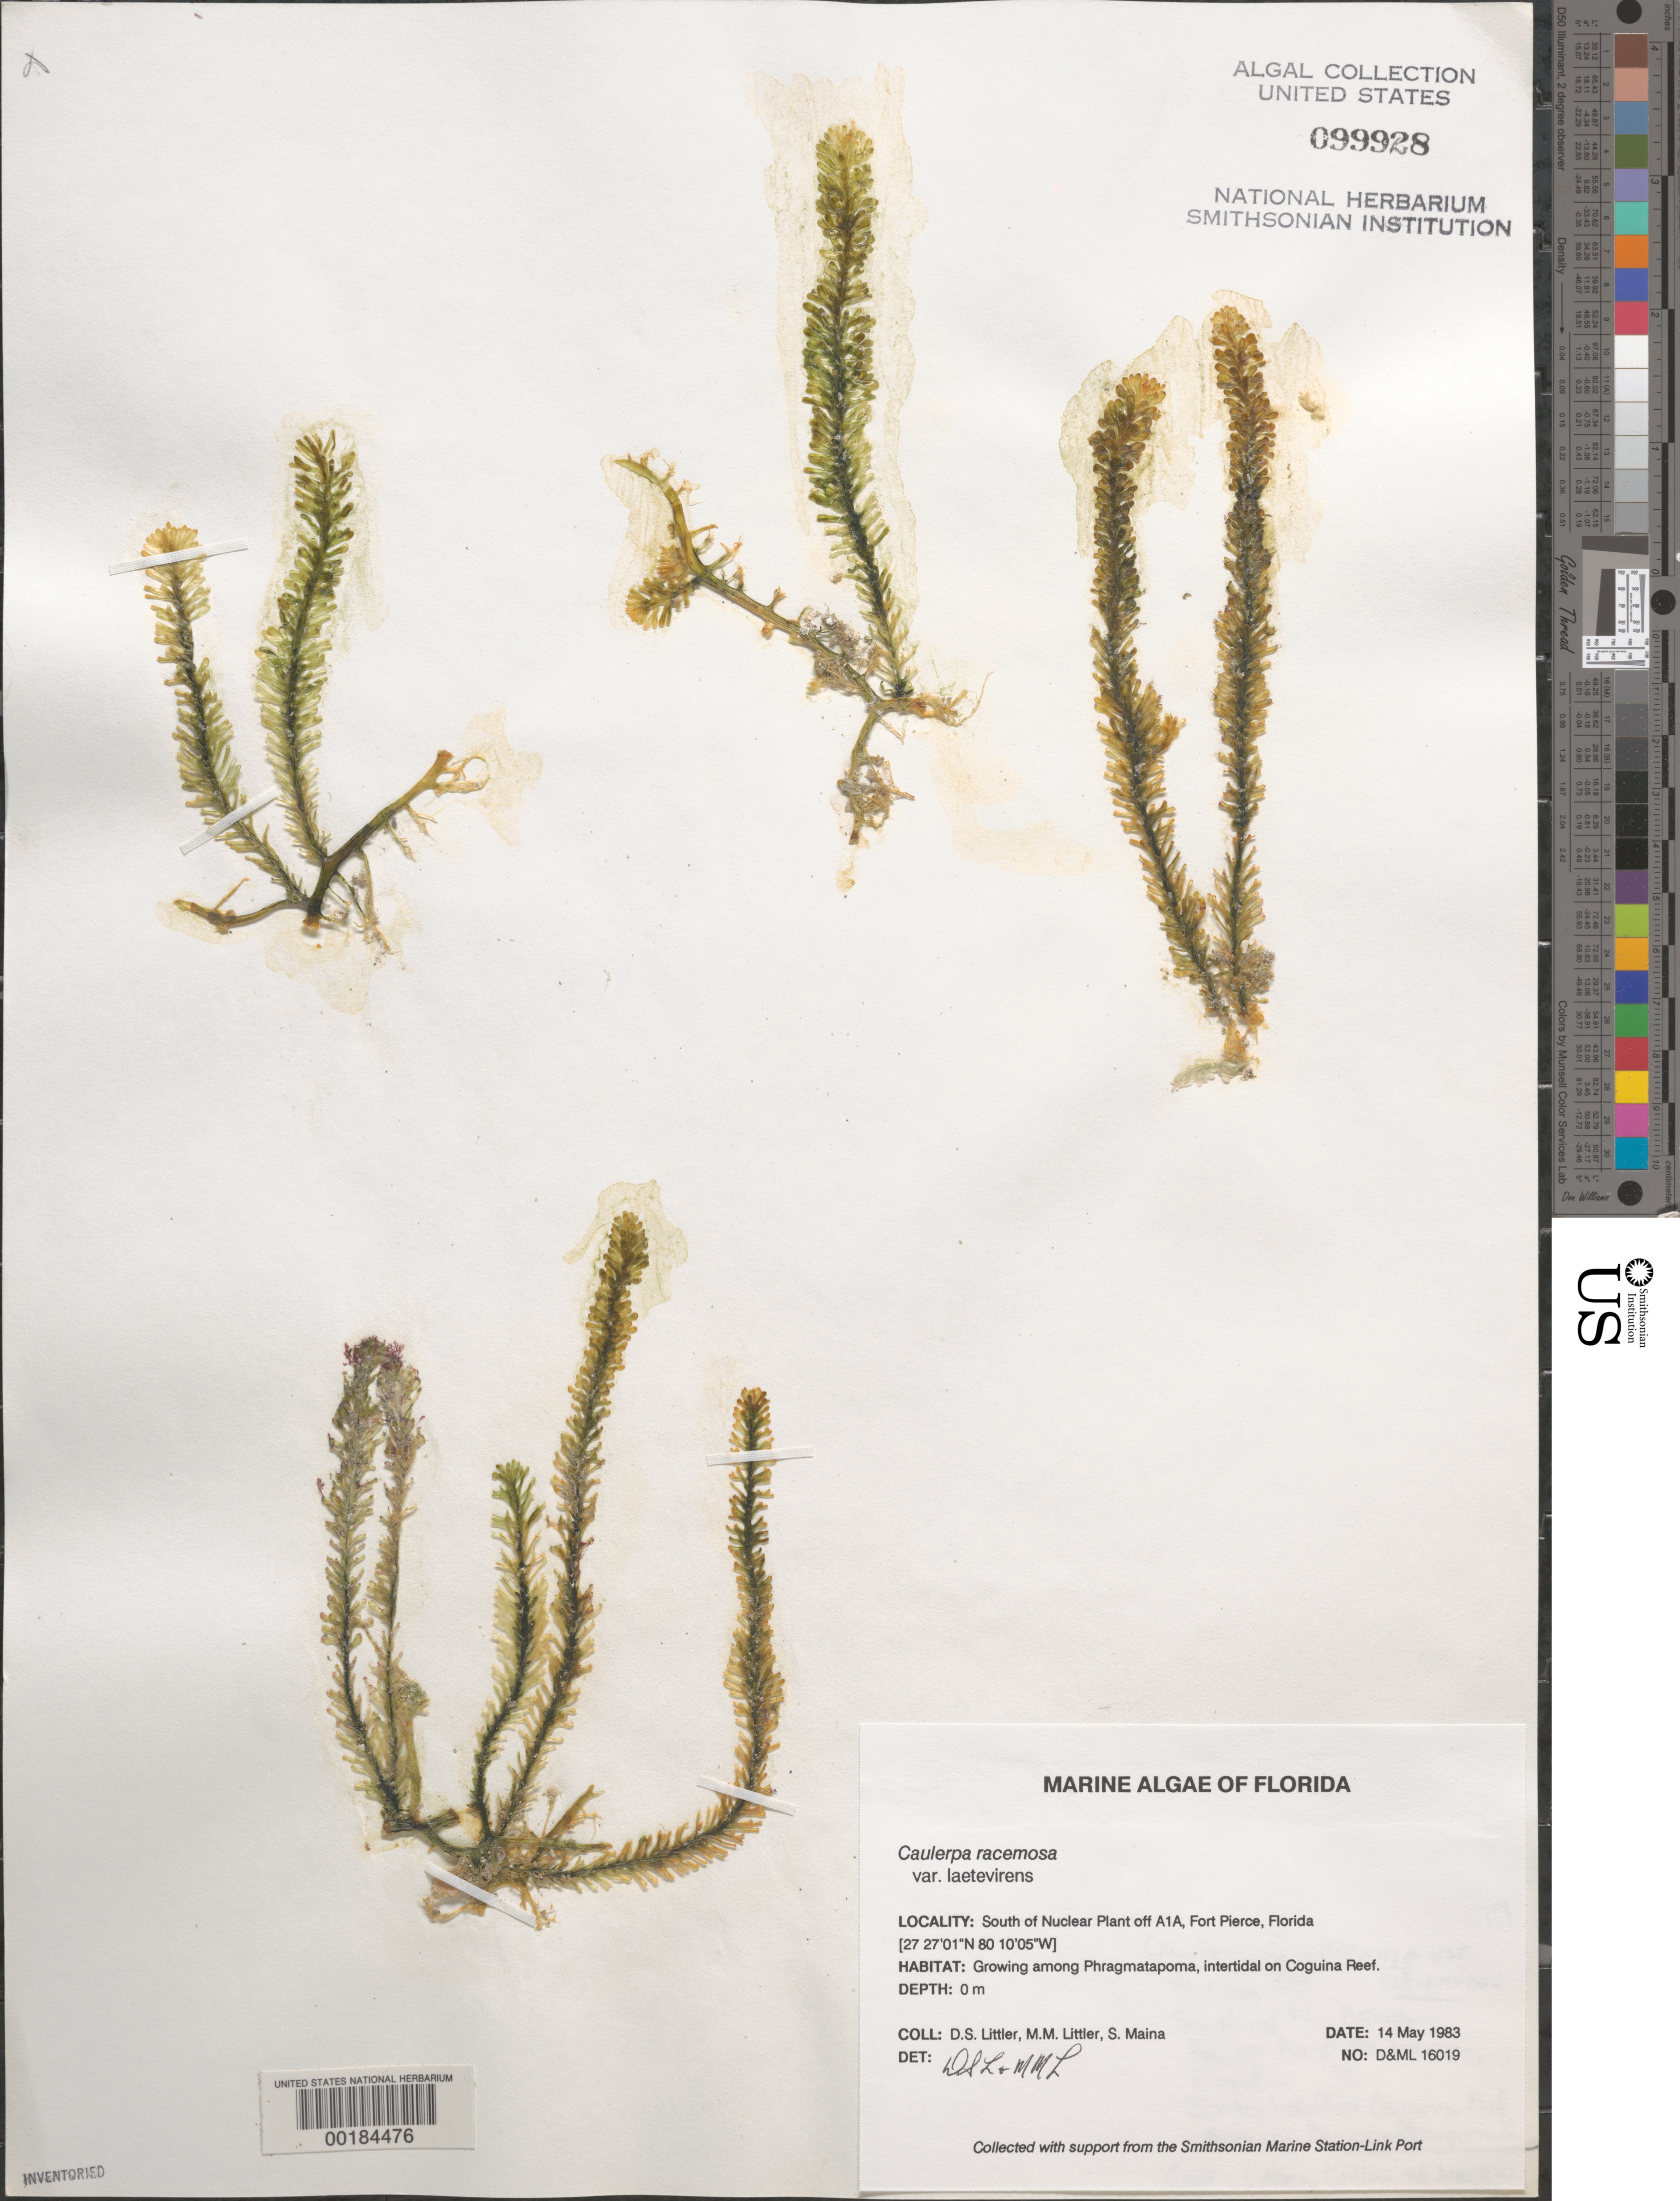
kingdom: Plantae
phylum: Chlorophyta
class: Ulvophyceae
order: Bryopsidales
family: Caulerpaceae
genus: Caulerpa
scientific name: Caulerpa racemosa var. laetevirens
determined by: Littler, D. S.; Littler, M. M.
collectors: D. S. Littler, M. M. Littler & S. Maina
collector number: D&ML 16019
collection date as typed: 14 May 1983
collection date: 1983-05-14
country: United States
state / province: Florida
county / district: Saint Lucie County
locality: Fort Pierce, south of nuclear plant off US Route A1A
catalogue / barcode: US 99928